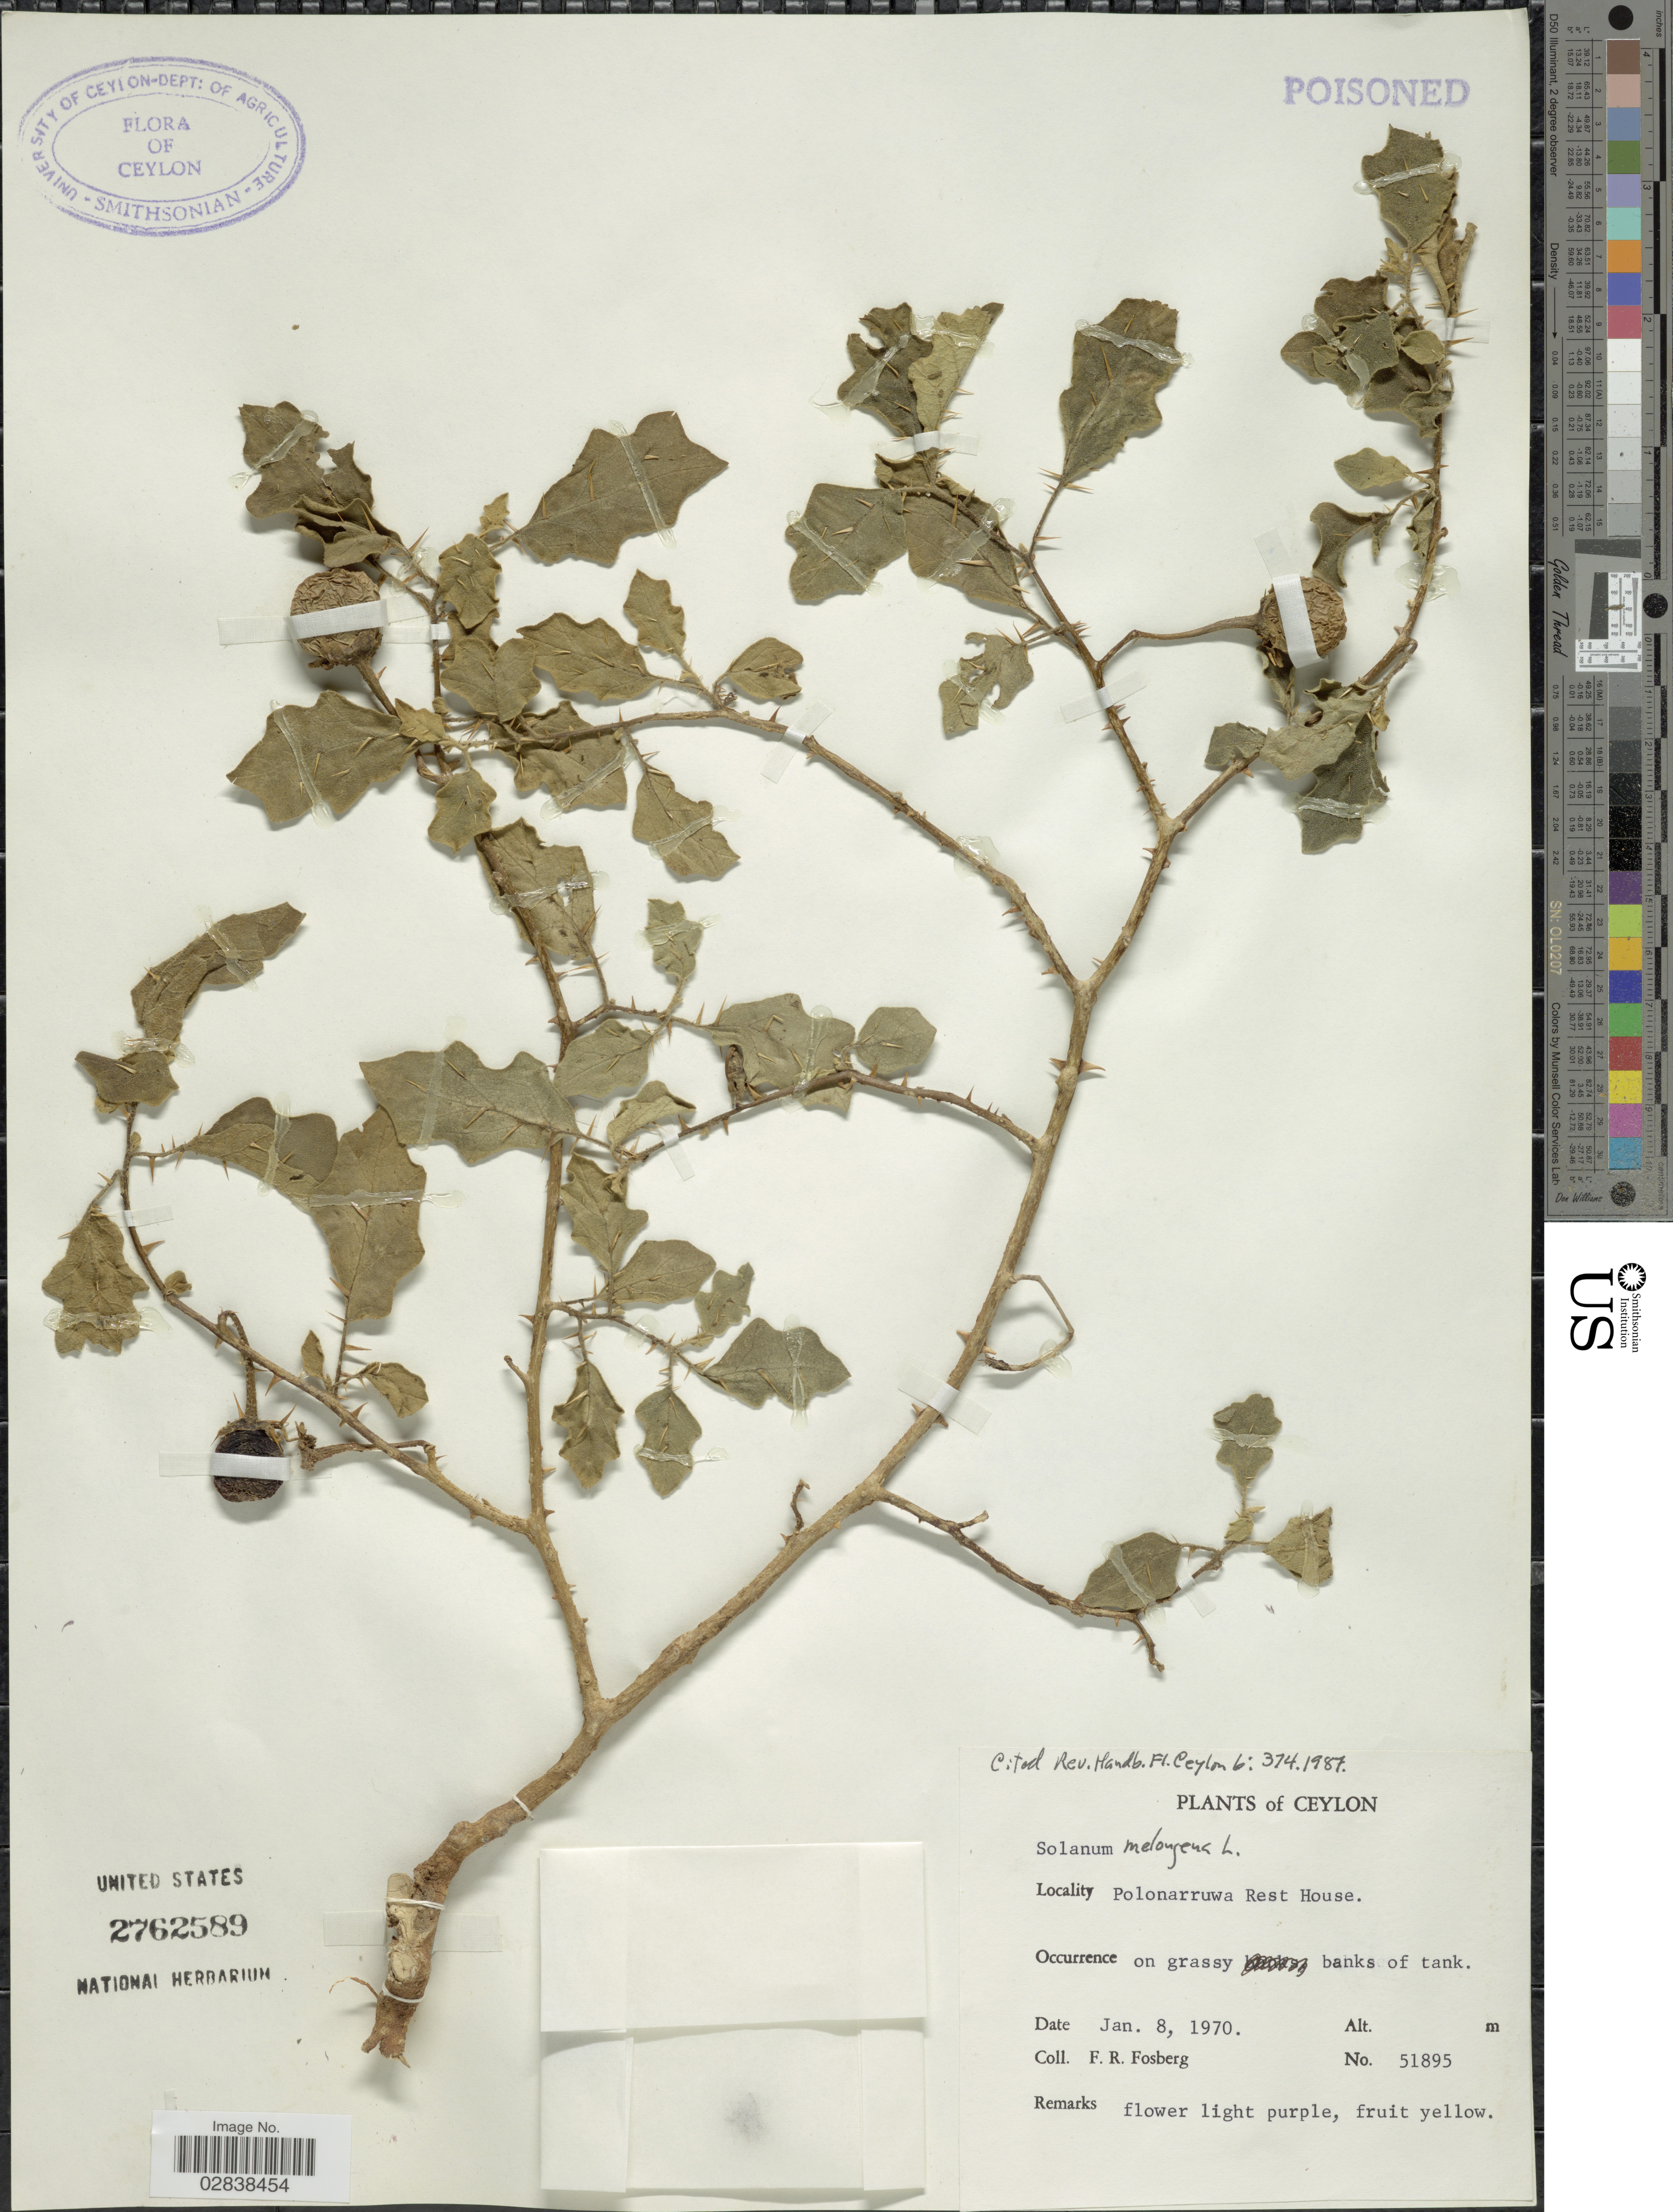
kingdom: Plantae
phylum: Tracheophyta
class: Magnoliopsida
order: Solanales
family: Solanaceae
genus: Solanum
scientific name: Solanum melongena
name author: L.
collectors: F. R. Fosberg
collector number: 51895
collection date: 1970-01-08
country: Sri Lanka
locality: Ceylon, Polonarruwa Rest House.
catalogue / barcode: US 2762589